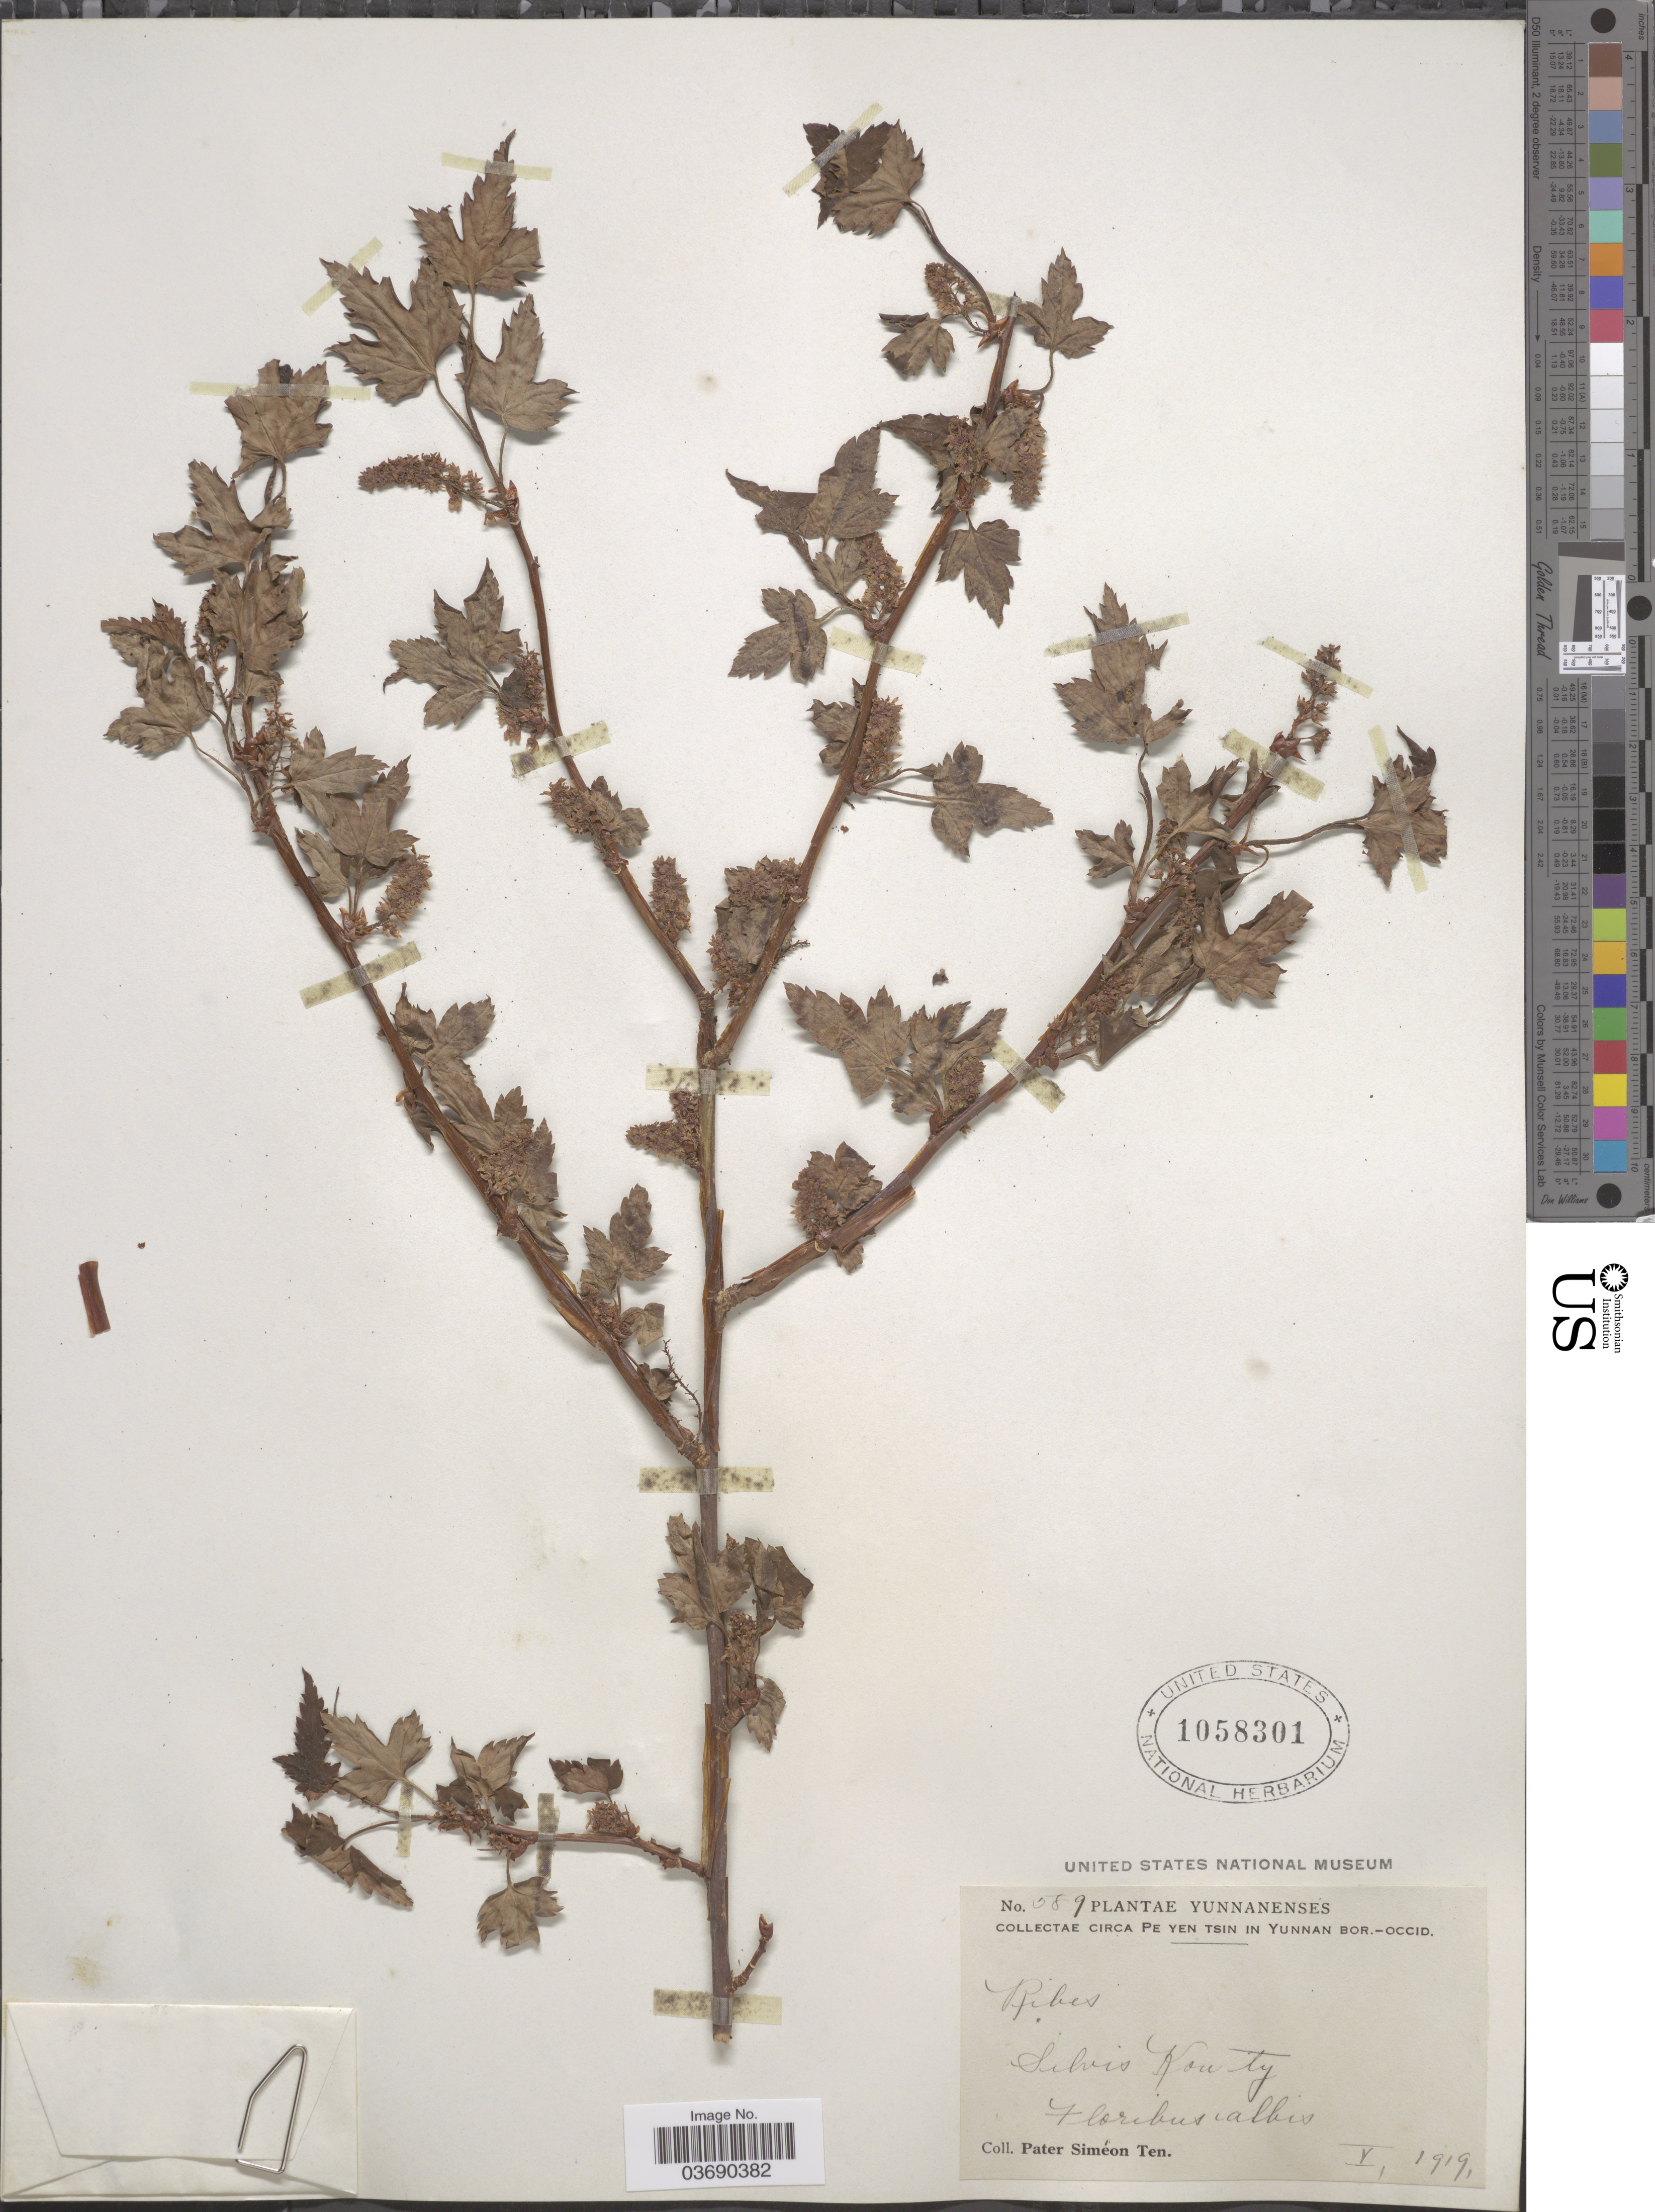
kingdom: Plantae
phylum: Tracheophyta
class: Magnoliopsida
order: Saxifragales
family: Grossulariaceae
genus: Ribes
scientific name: Ribes sp.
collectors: P. S. Ten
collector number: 589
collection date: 1919-05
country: China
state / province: Yunnan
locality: Circa Pe Yen Tsin in Yunnan Bor.-Occid. Silvis Kou ty.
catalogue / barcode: US 1058301